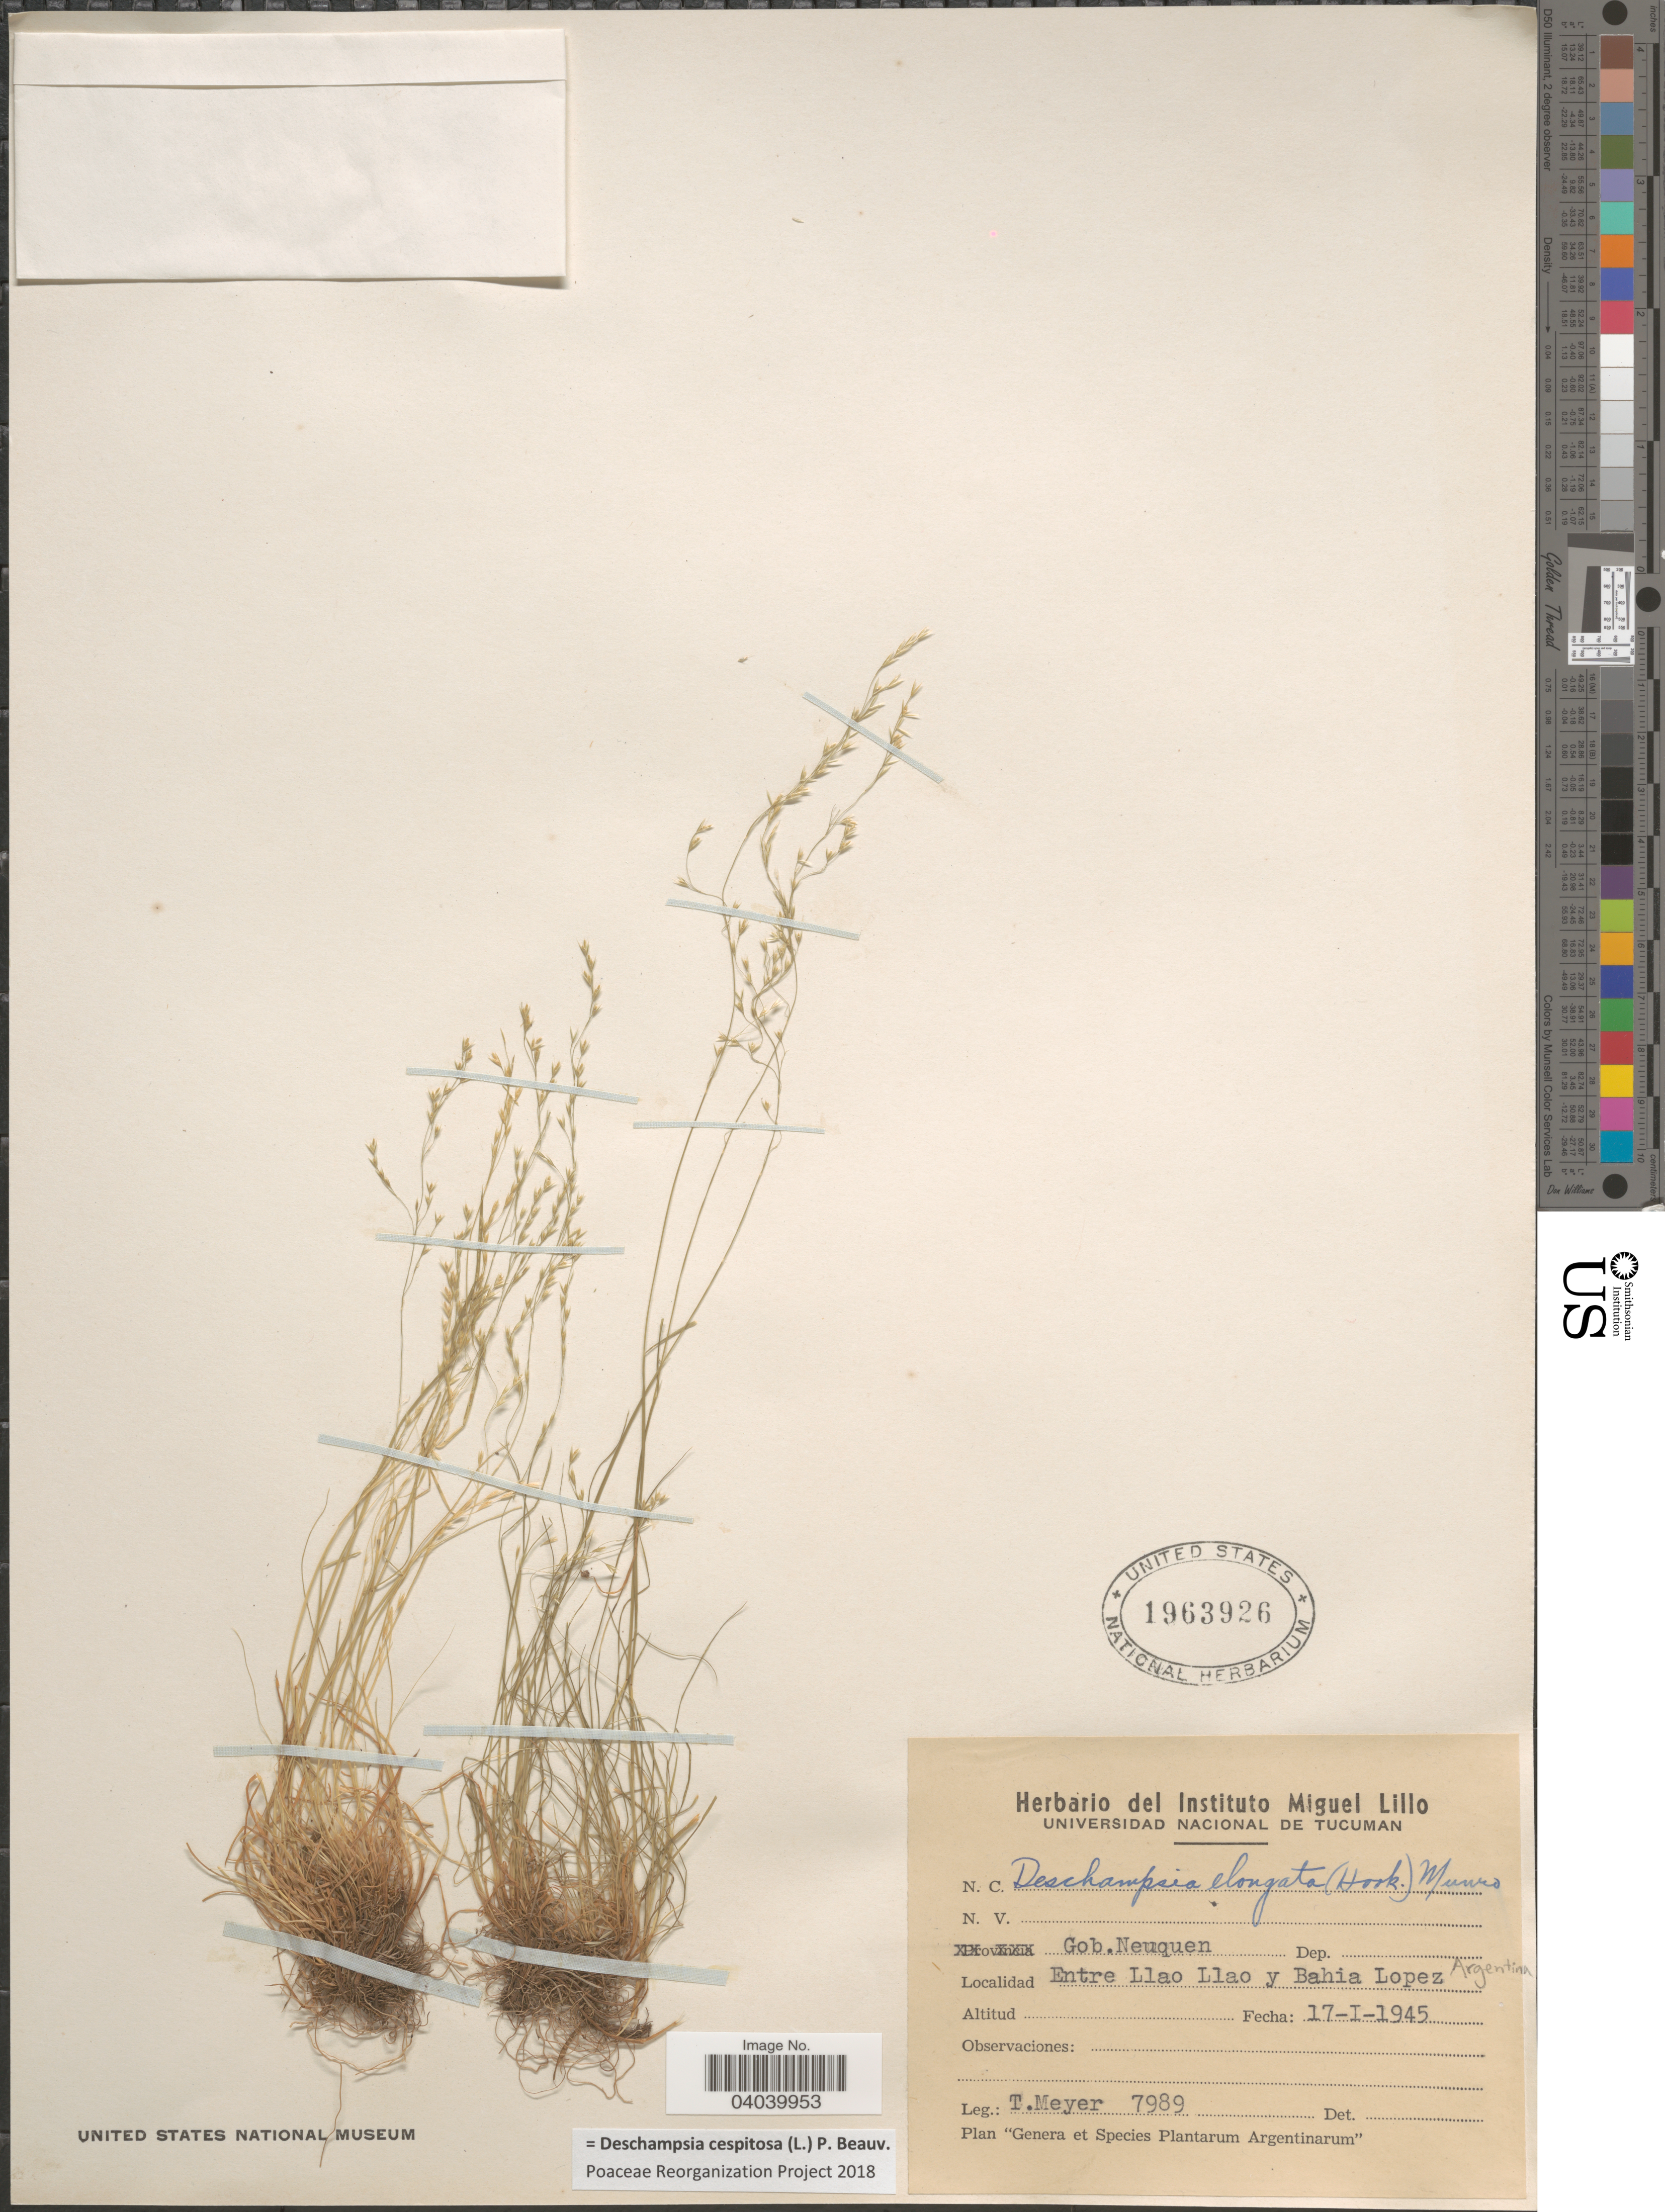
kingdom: Plantae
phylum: Tracheophyta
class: Liliopsida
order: Poales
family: Poaceae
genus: Deschampsia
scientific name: Deschampsia cespitosa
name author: (L.) P. Beauv.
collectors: T. Meyer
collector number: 7989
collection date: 1945-01-17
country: Argentina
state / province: Neuquen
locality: Gob. Neuquen. Entre Llao Llao y Bahia Lopez.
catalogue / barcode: US 1963926